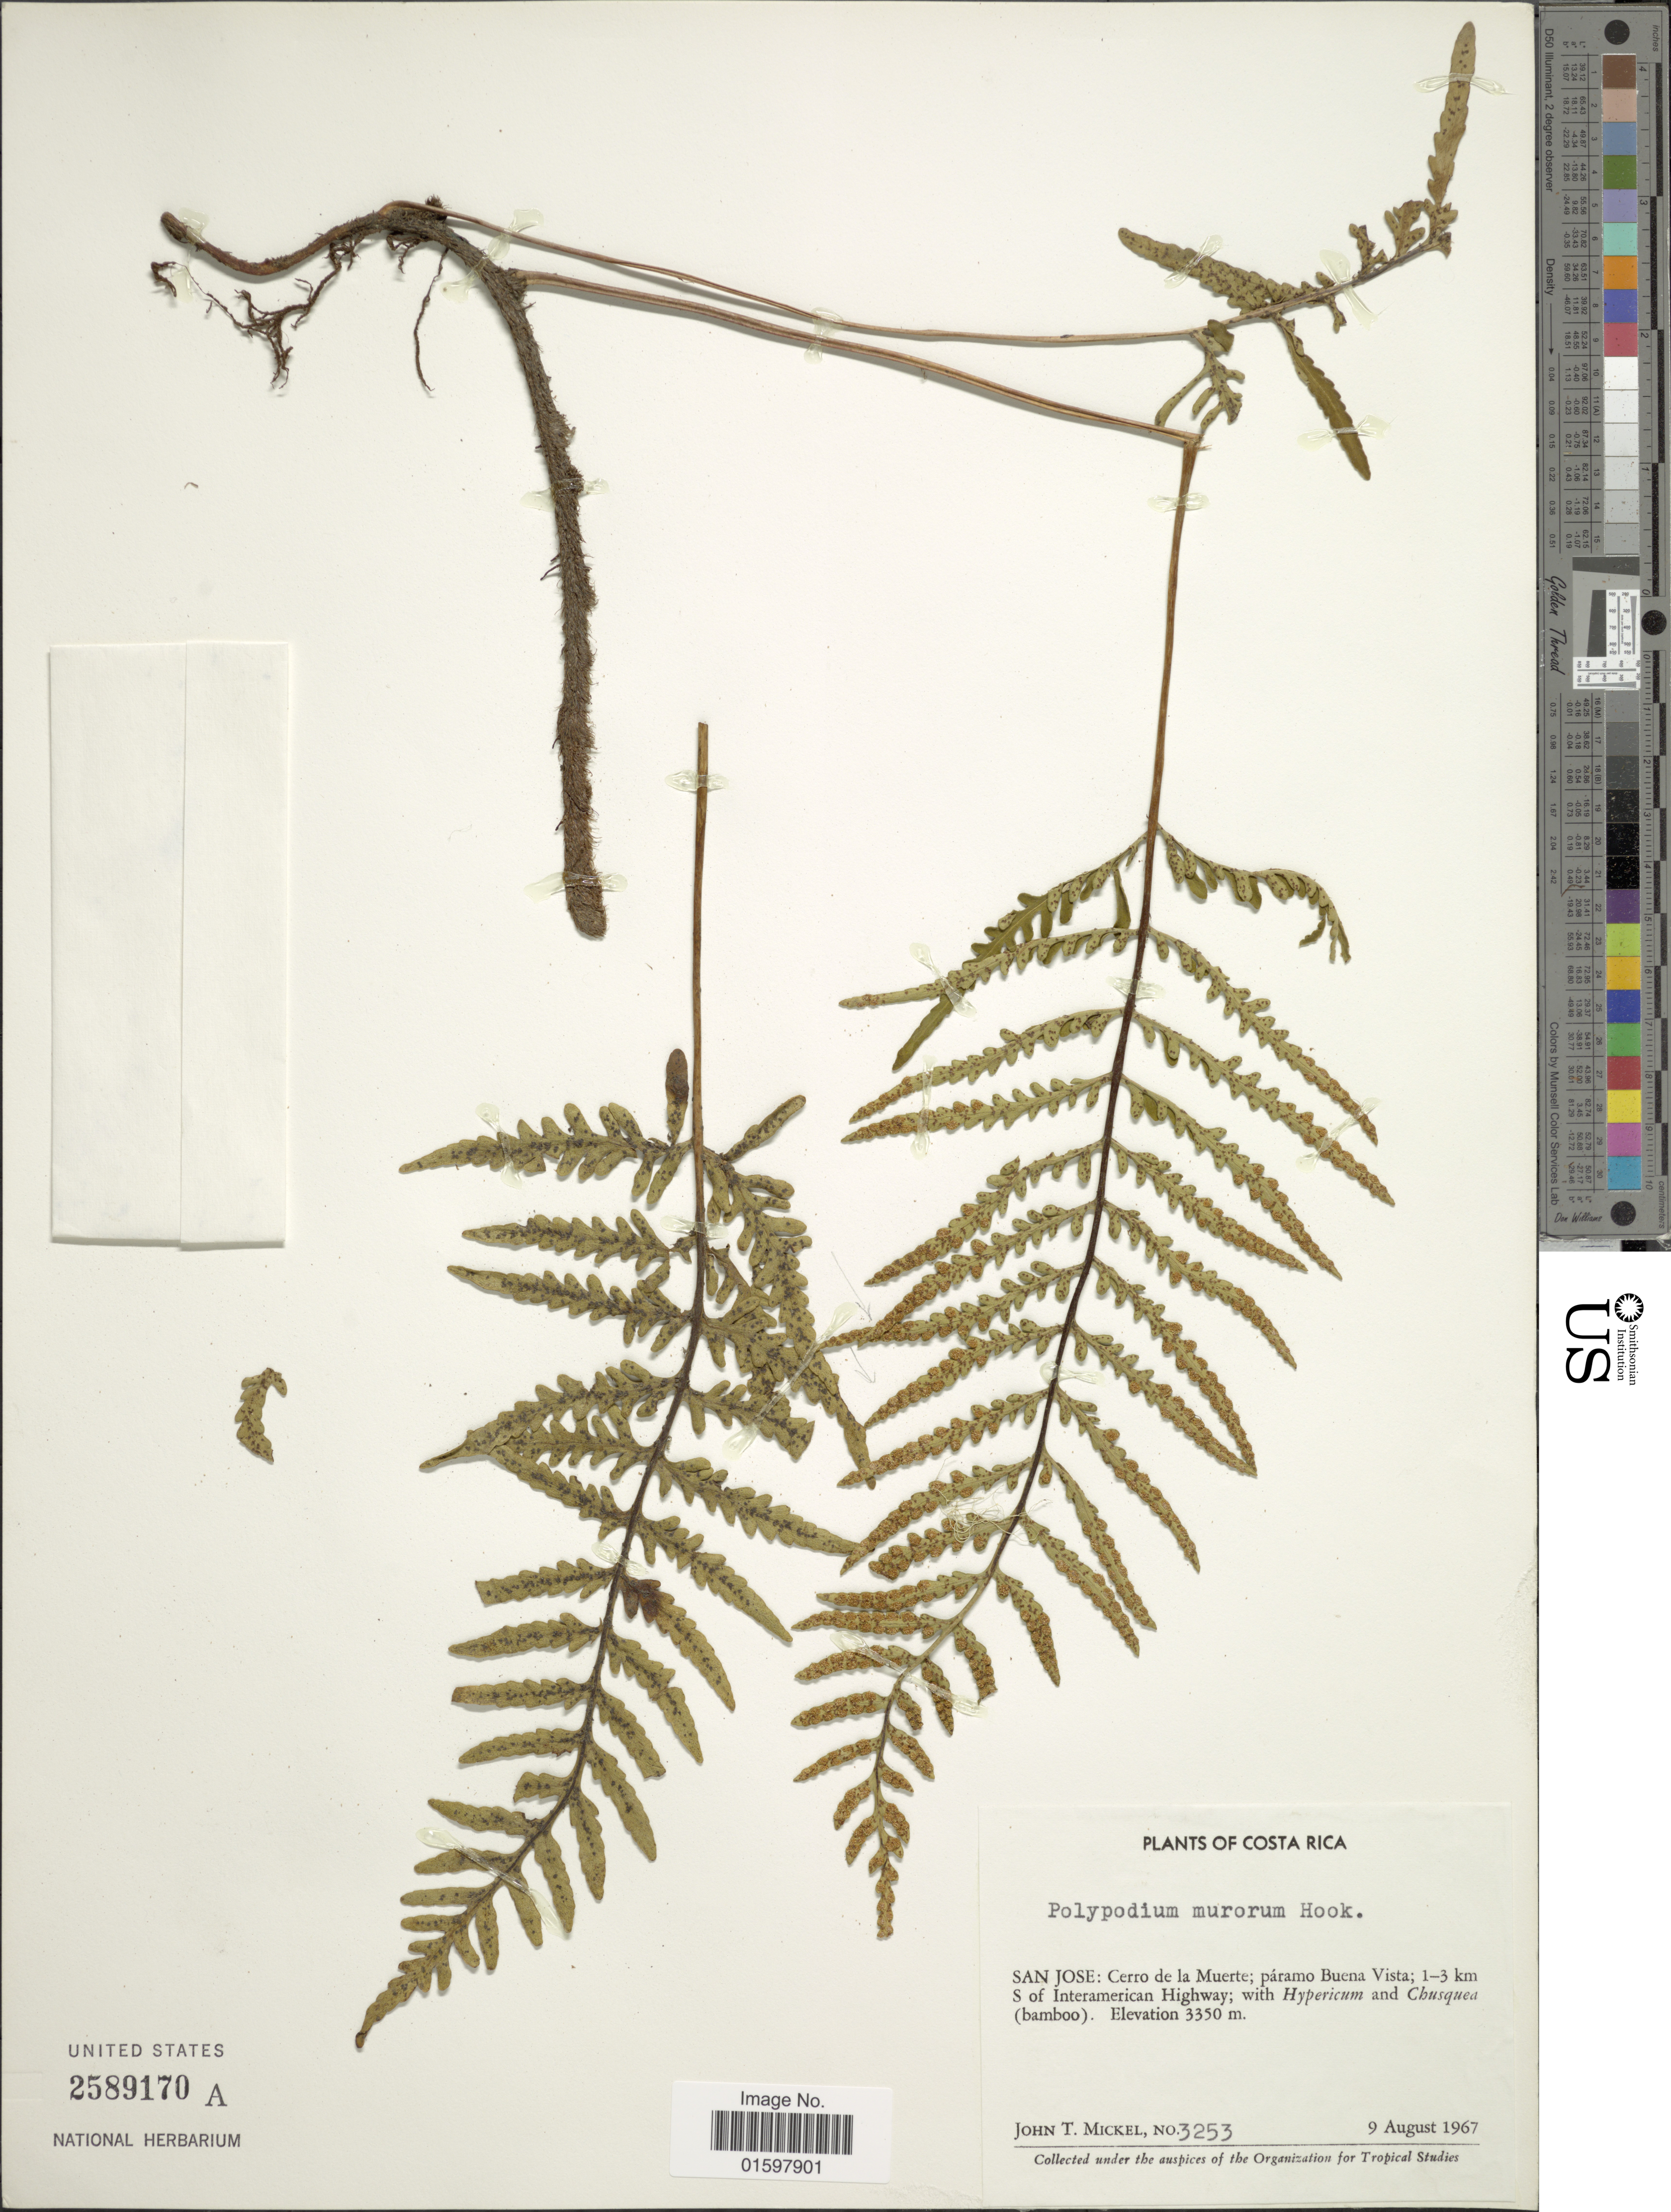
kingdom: Plantae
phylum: Tracheophyta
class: Polypodiopsida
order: Polypodiales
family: Polypodiaceae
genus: Pleopeltis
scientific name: Pleopeltis murorum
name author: (Hook.) A.R. Sm. & Tejero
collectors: J. T. Mickel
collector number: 3253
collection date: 1967-08-09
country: Costa Rica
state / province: San José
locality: Cerro de la Muerte; páramo Buena Vista; 1-3 km S of Interamerican Highway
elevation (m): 3350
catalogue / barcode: US 2589170A